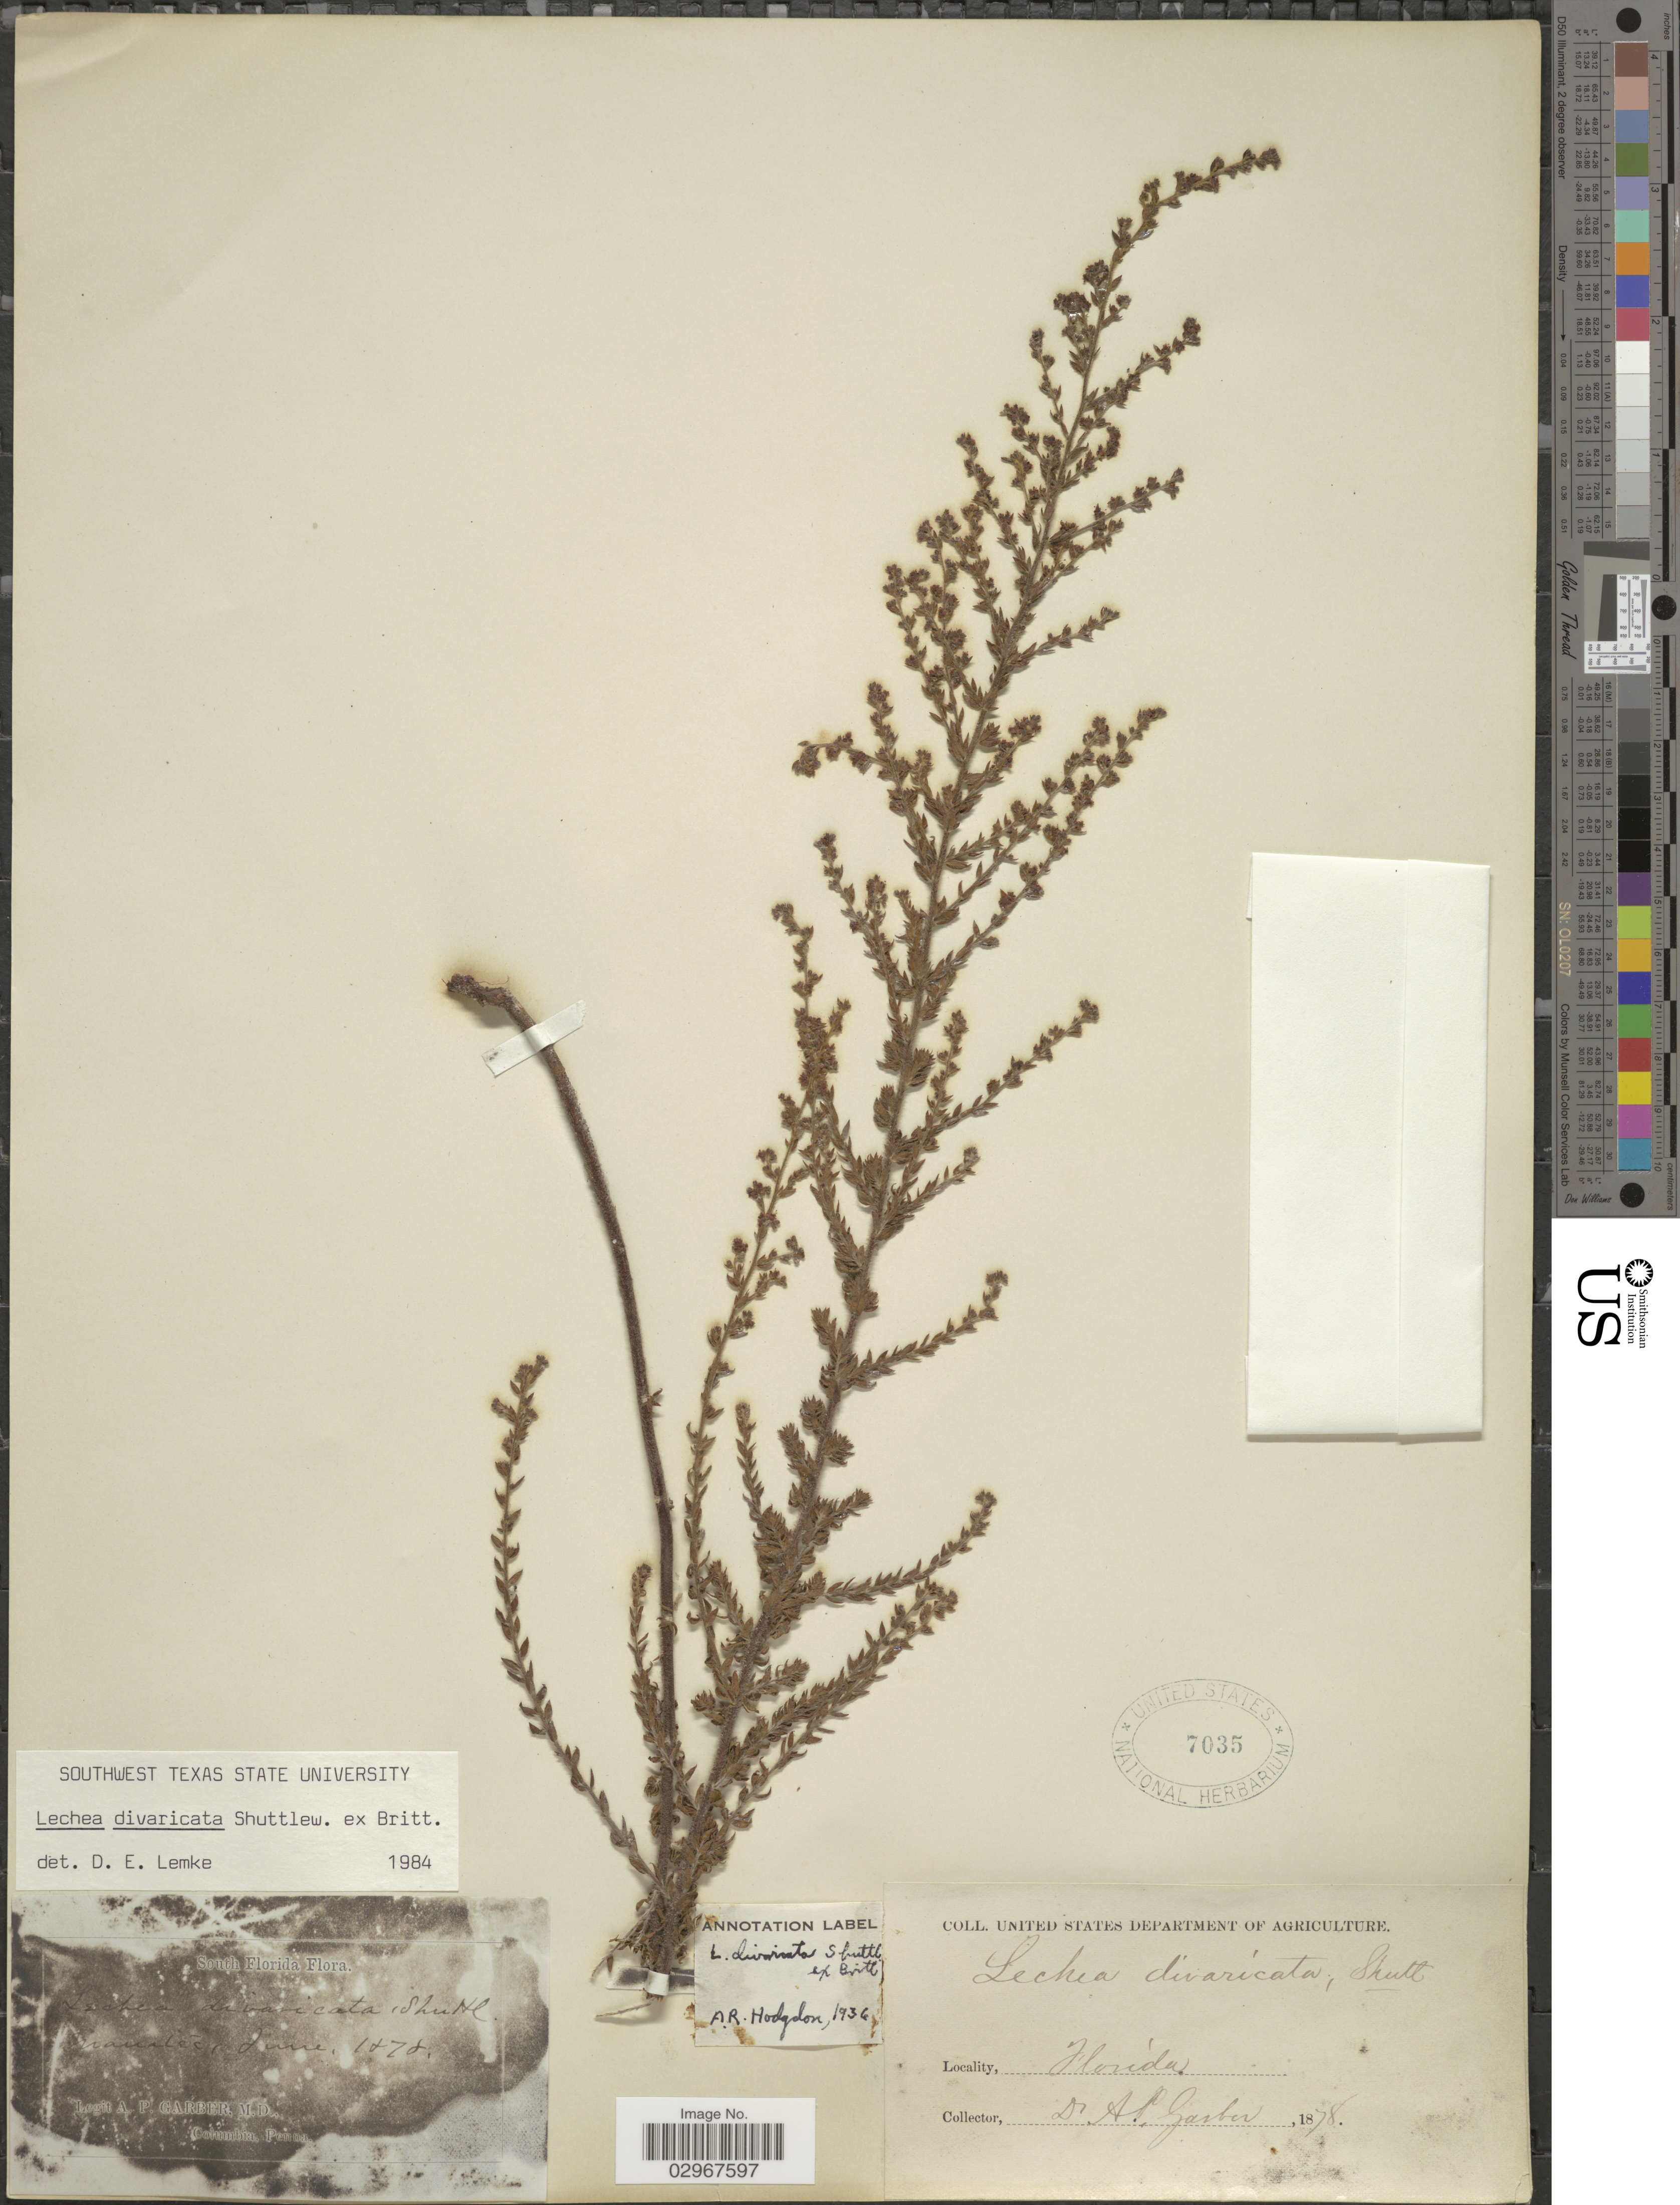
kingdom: Plantae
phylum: Tracheophyta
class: Magnoliopsida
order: Malvales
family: Cistaceae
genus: Lechea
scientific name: Lechea divaricata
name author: Shuttlew. ex Britton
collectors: A. P. Garber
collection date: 1878-06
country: United States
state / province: Florida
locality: South Florida. Manatee.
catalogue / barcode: US 7035